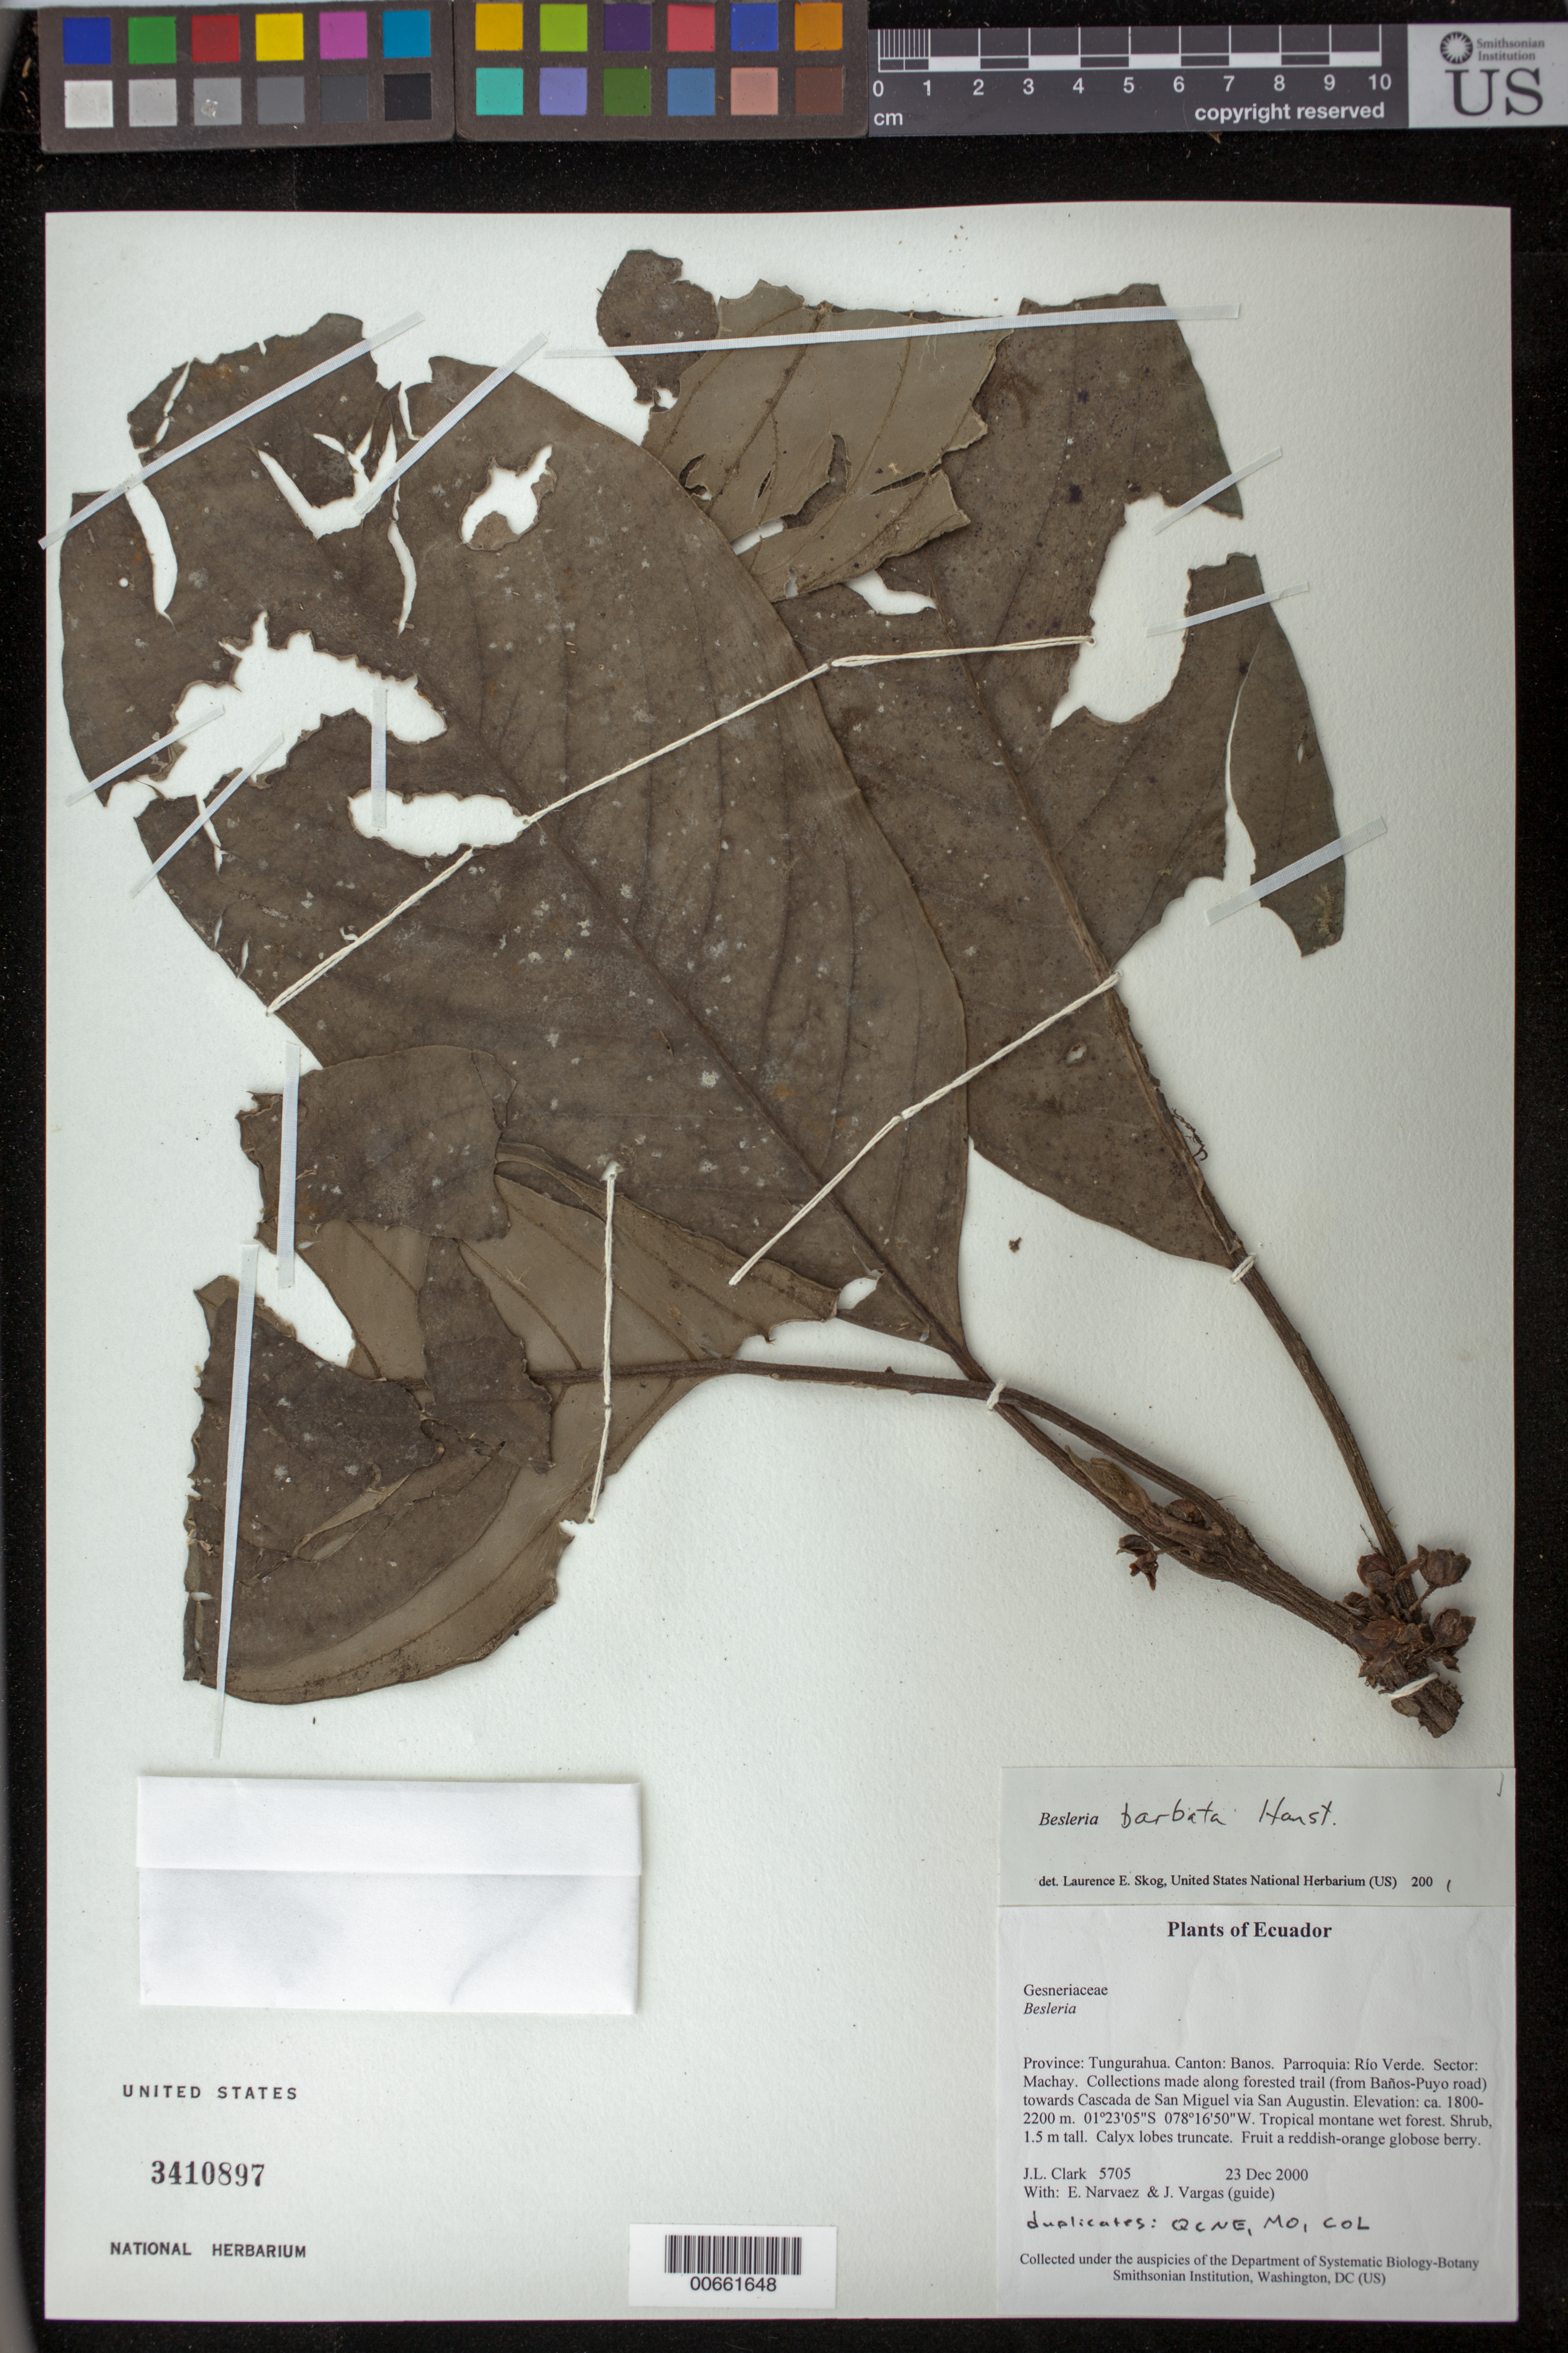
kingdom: Plantae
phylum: Tracheophyta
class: Magnoliopsida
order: Lamiales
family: Gesneriaceae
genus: Besleria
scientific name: Besleria barbata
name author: (Poepp.) Hanst.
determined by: Skog, Laurence E.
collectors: J. L. Clark, E. Narváez & J. Vargas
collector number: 5705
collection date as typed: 23 Dec 2000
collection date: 2000-12-23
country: Ecuador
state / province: Tungurahua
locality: Cantón: Banos. Parroquia: Río Verde. Sector: Machay. Collections made along forested trail (from Baños-Puyo road) towards Cascada de San Miguel via San Augustin.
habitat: Tropical montane wet forest.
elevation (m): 1800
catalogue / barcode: US 3410897